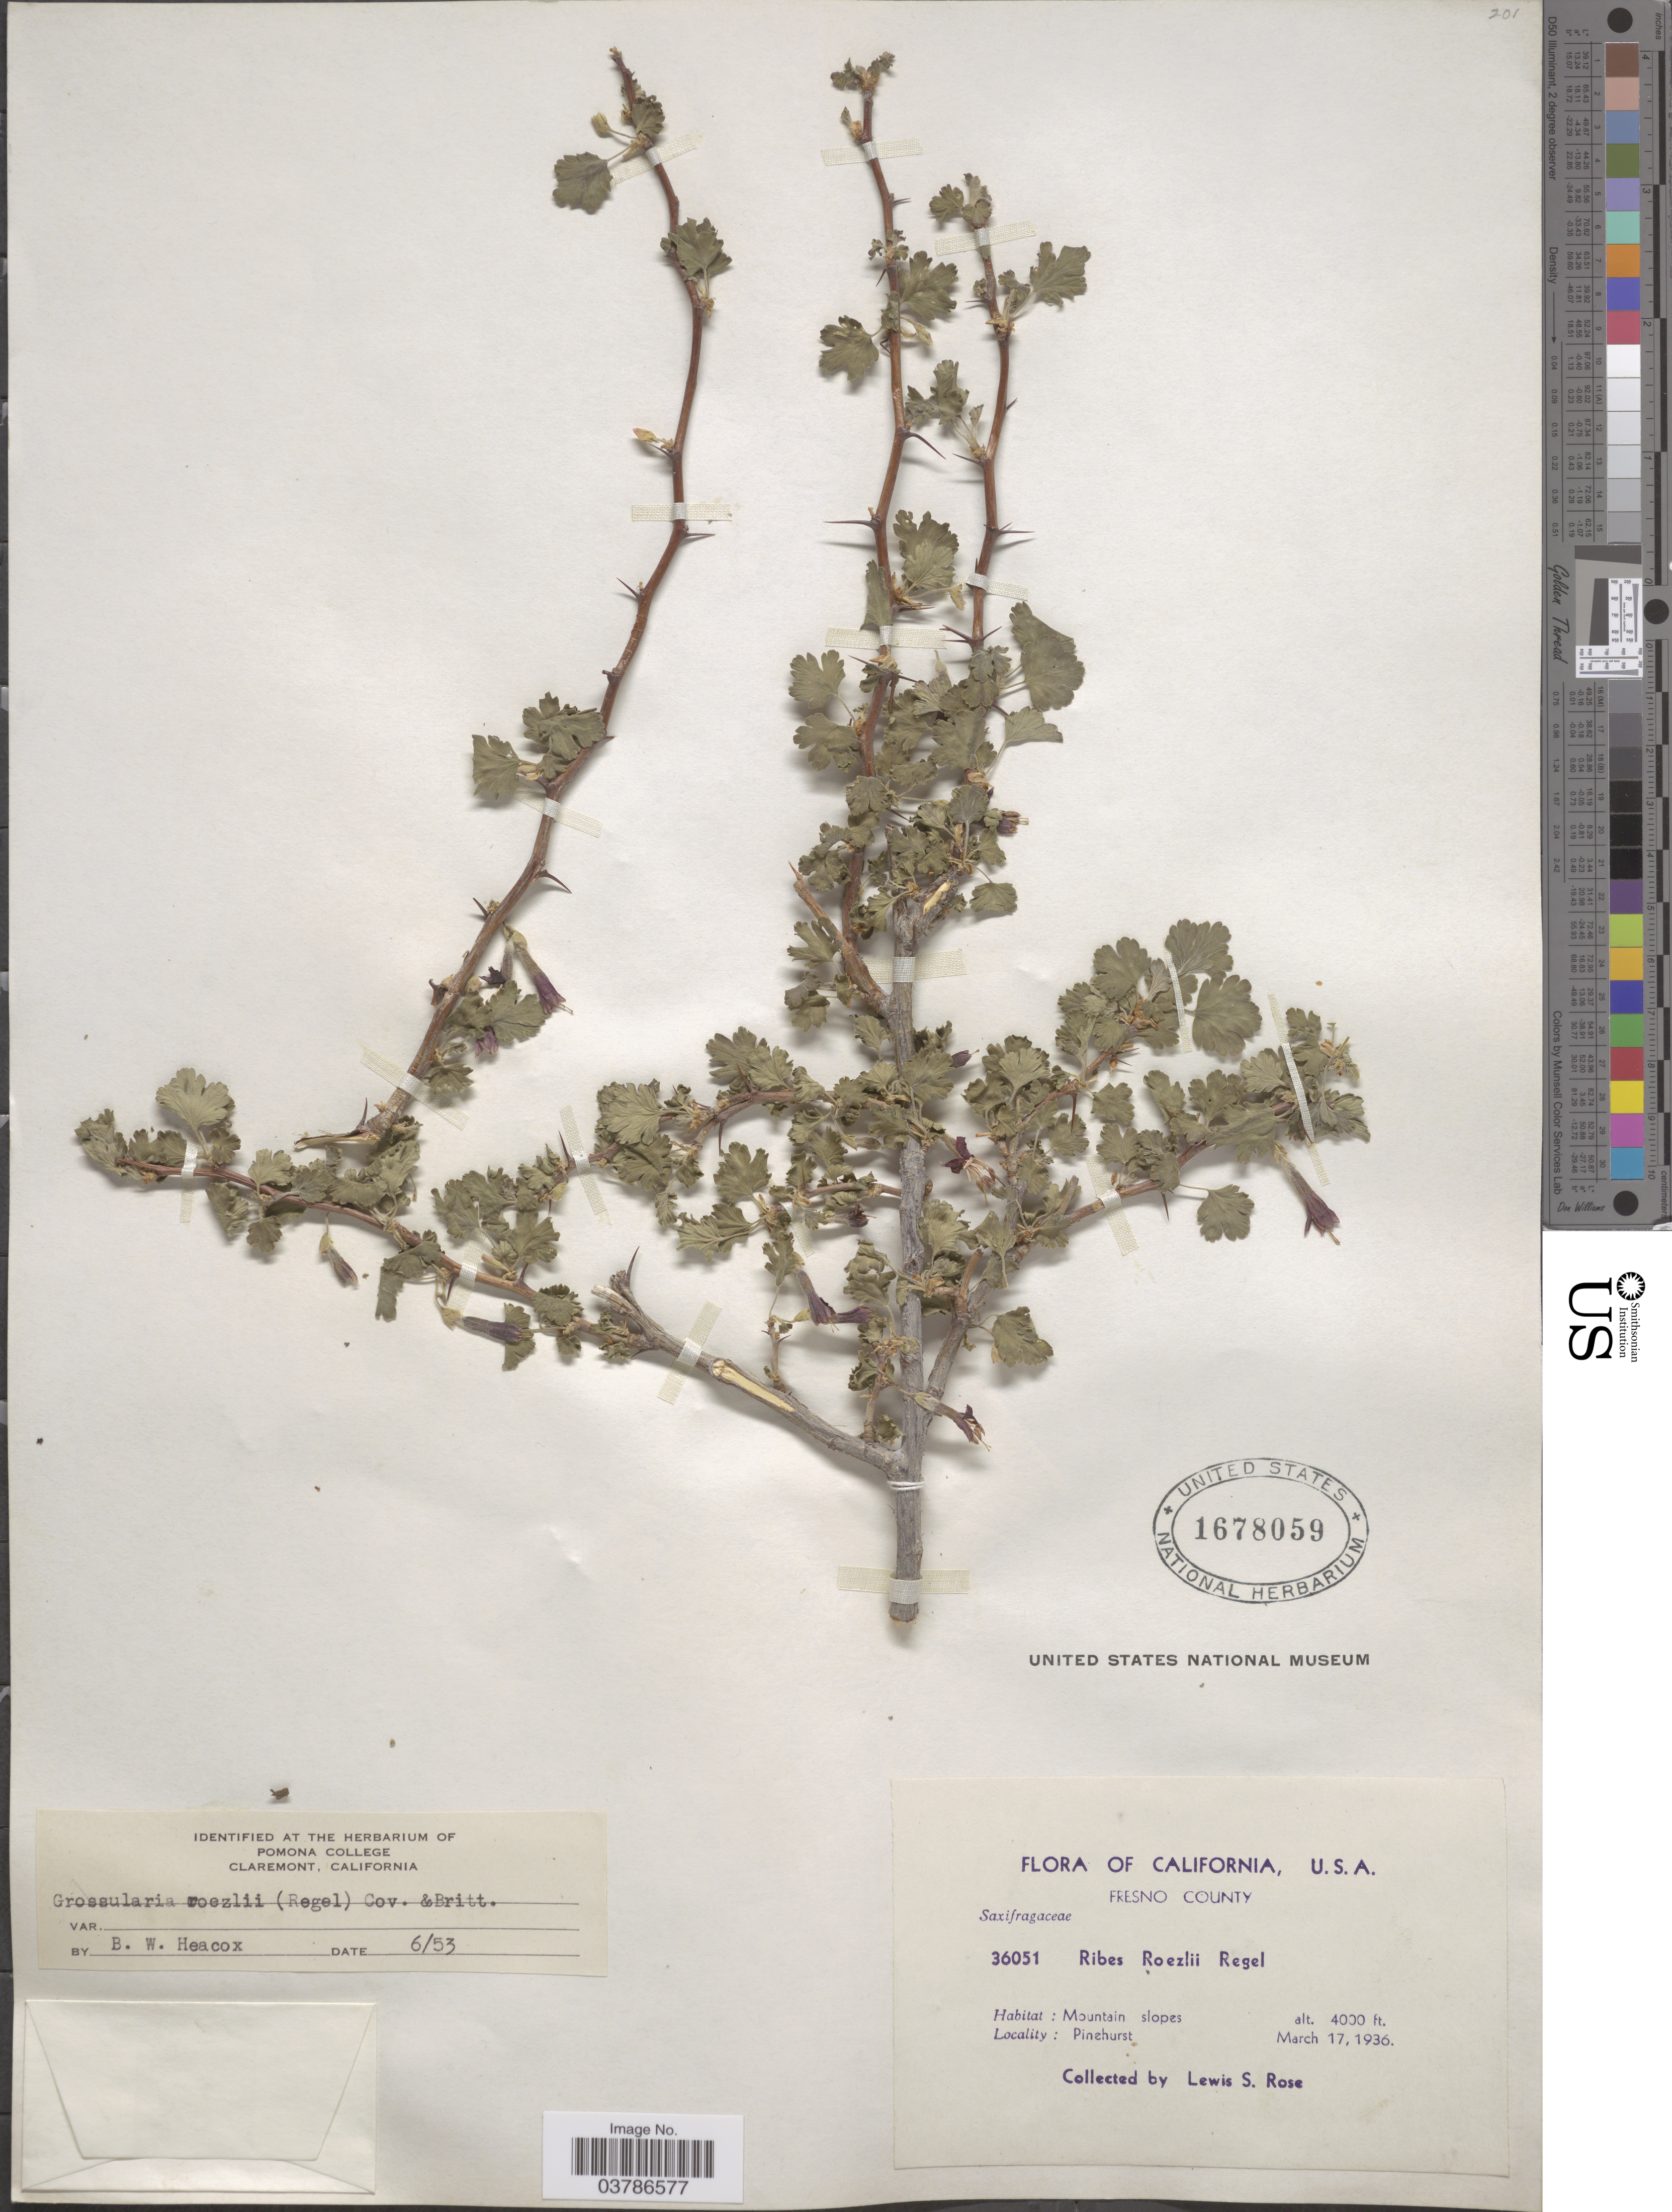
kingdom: Plantae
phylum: Tracheophyta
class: Magnoliopsida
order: Saxifragales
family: Grossulariaceae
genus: Ribes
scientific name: Ribes roezlii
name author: Regel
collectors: L. S. Rose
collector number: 36051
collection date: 1936-03-17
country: United States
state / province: California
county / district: Fresno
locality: Fresno County. Pinehurst.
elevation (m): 1219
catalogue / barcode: US 1678059